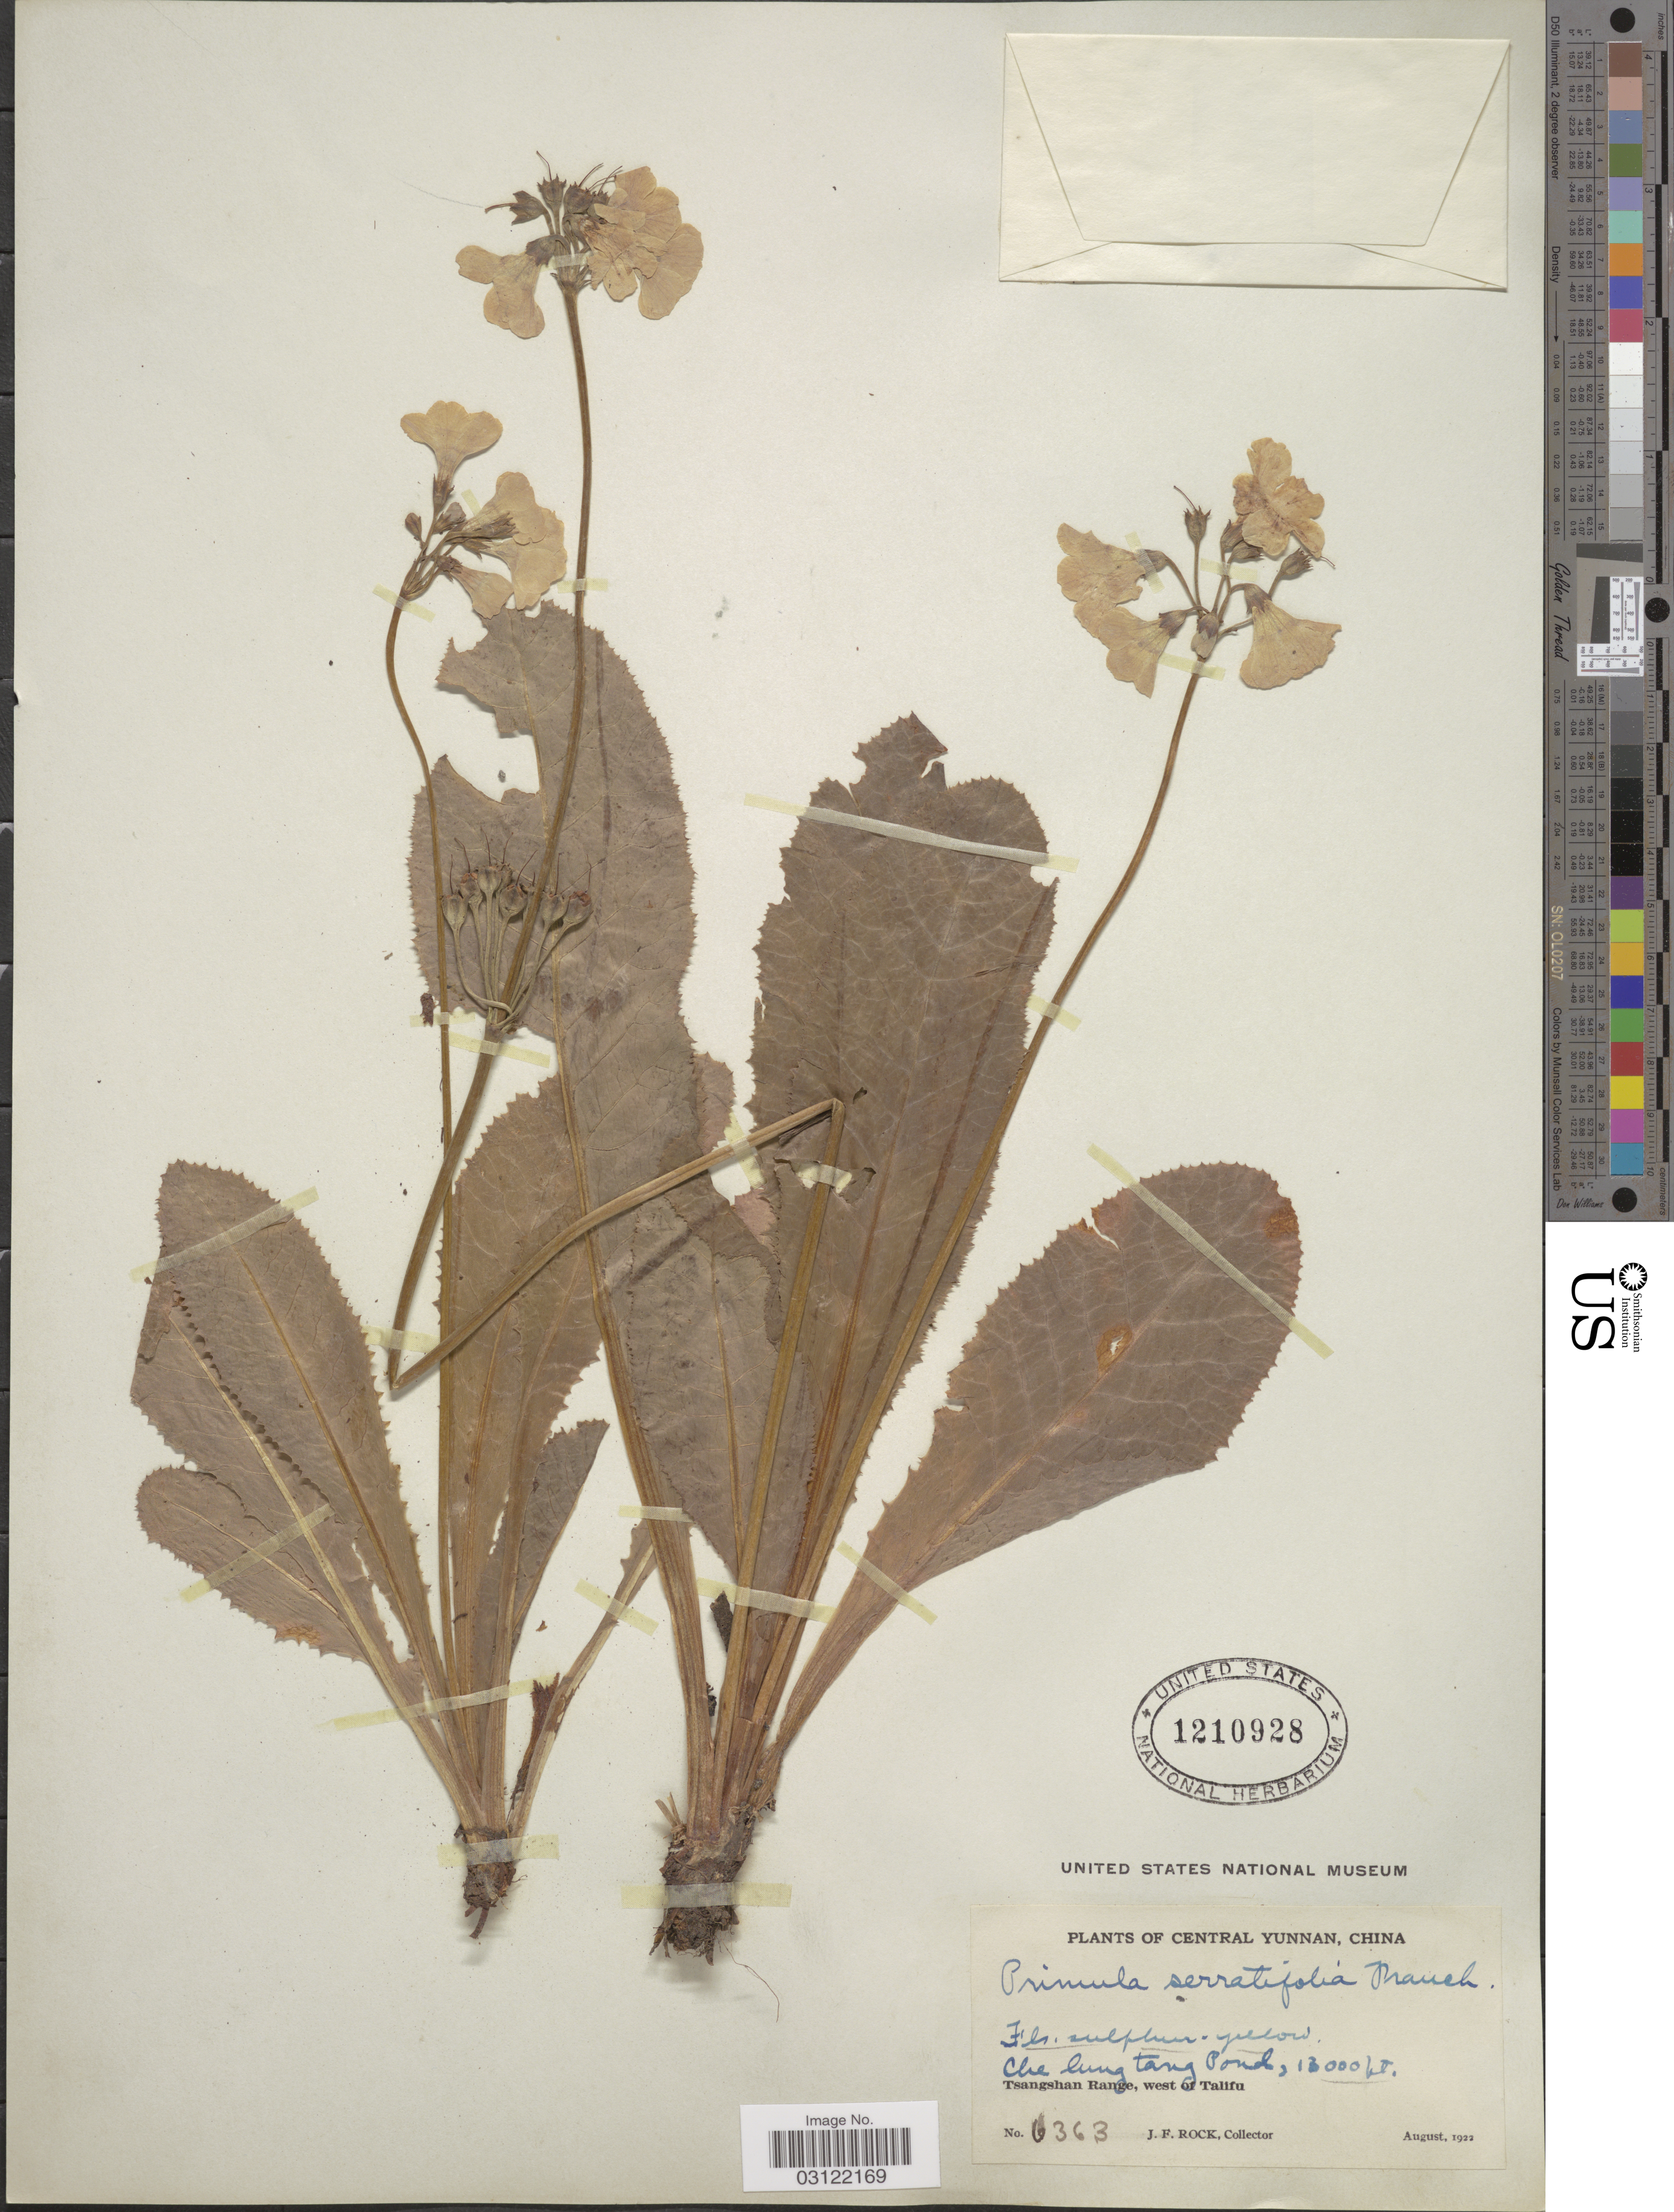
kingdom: Plantae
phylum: Tracheophyta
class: Magnoliopsida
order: Ericales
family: Primulaceae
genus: Primula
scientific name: Primula serratifolia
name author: Franch.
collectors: J. Rock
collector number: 6363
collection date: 1922-08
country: China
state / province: Yunnan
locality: Central Yunnan. Che lung tang Pond. Tsangshan Range, west of Talifu.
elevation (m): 3962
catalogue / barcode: US 1210928